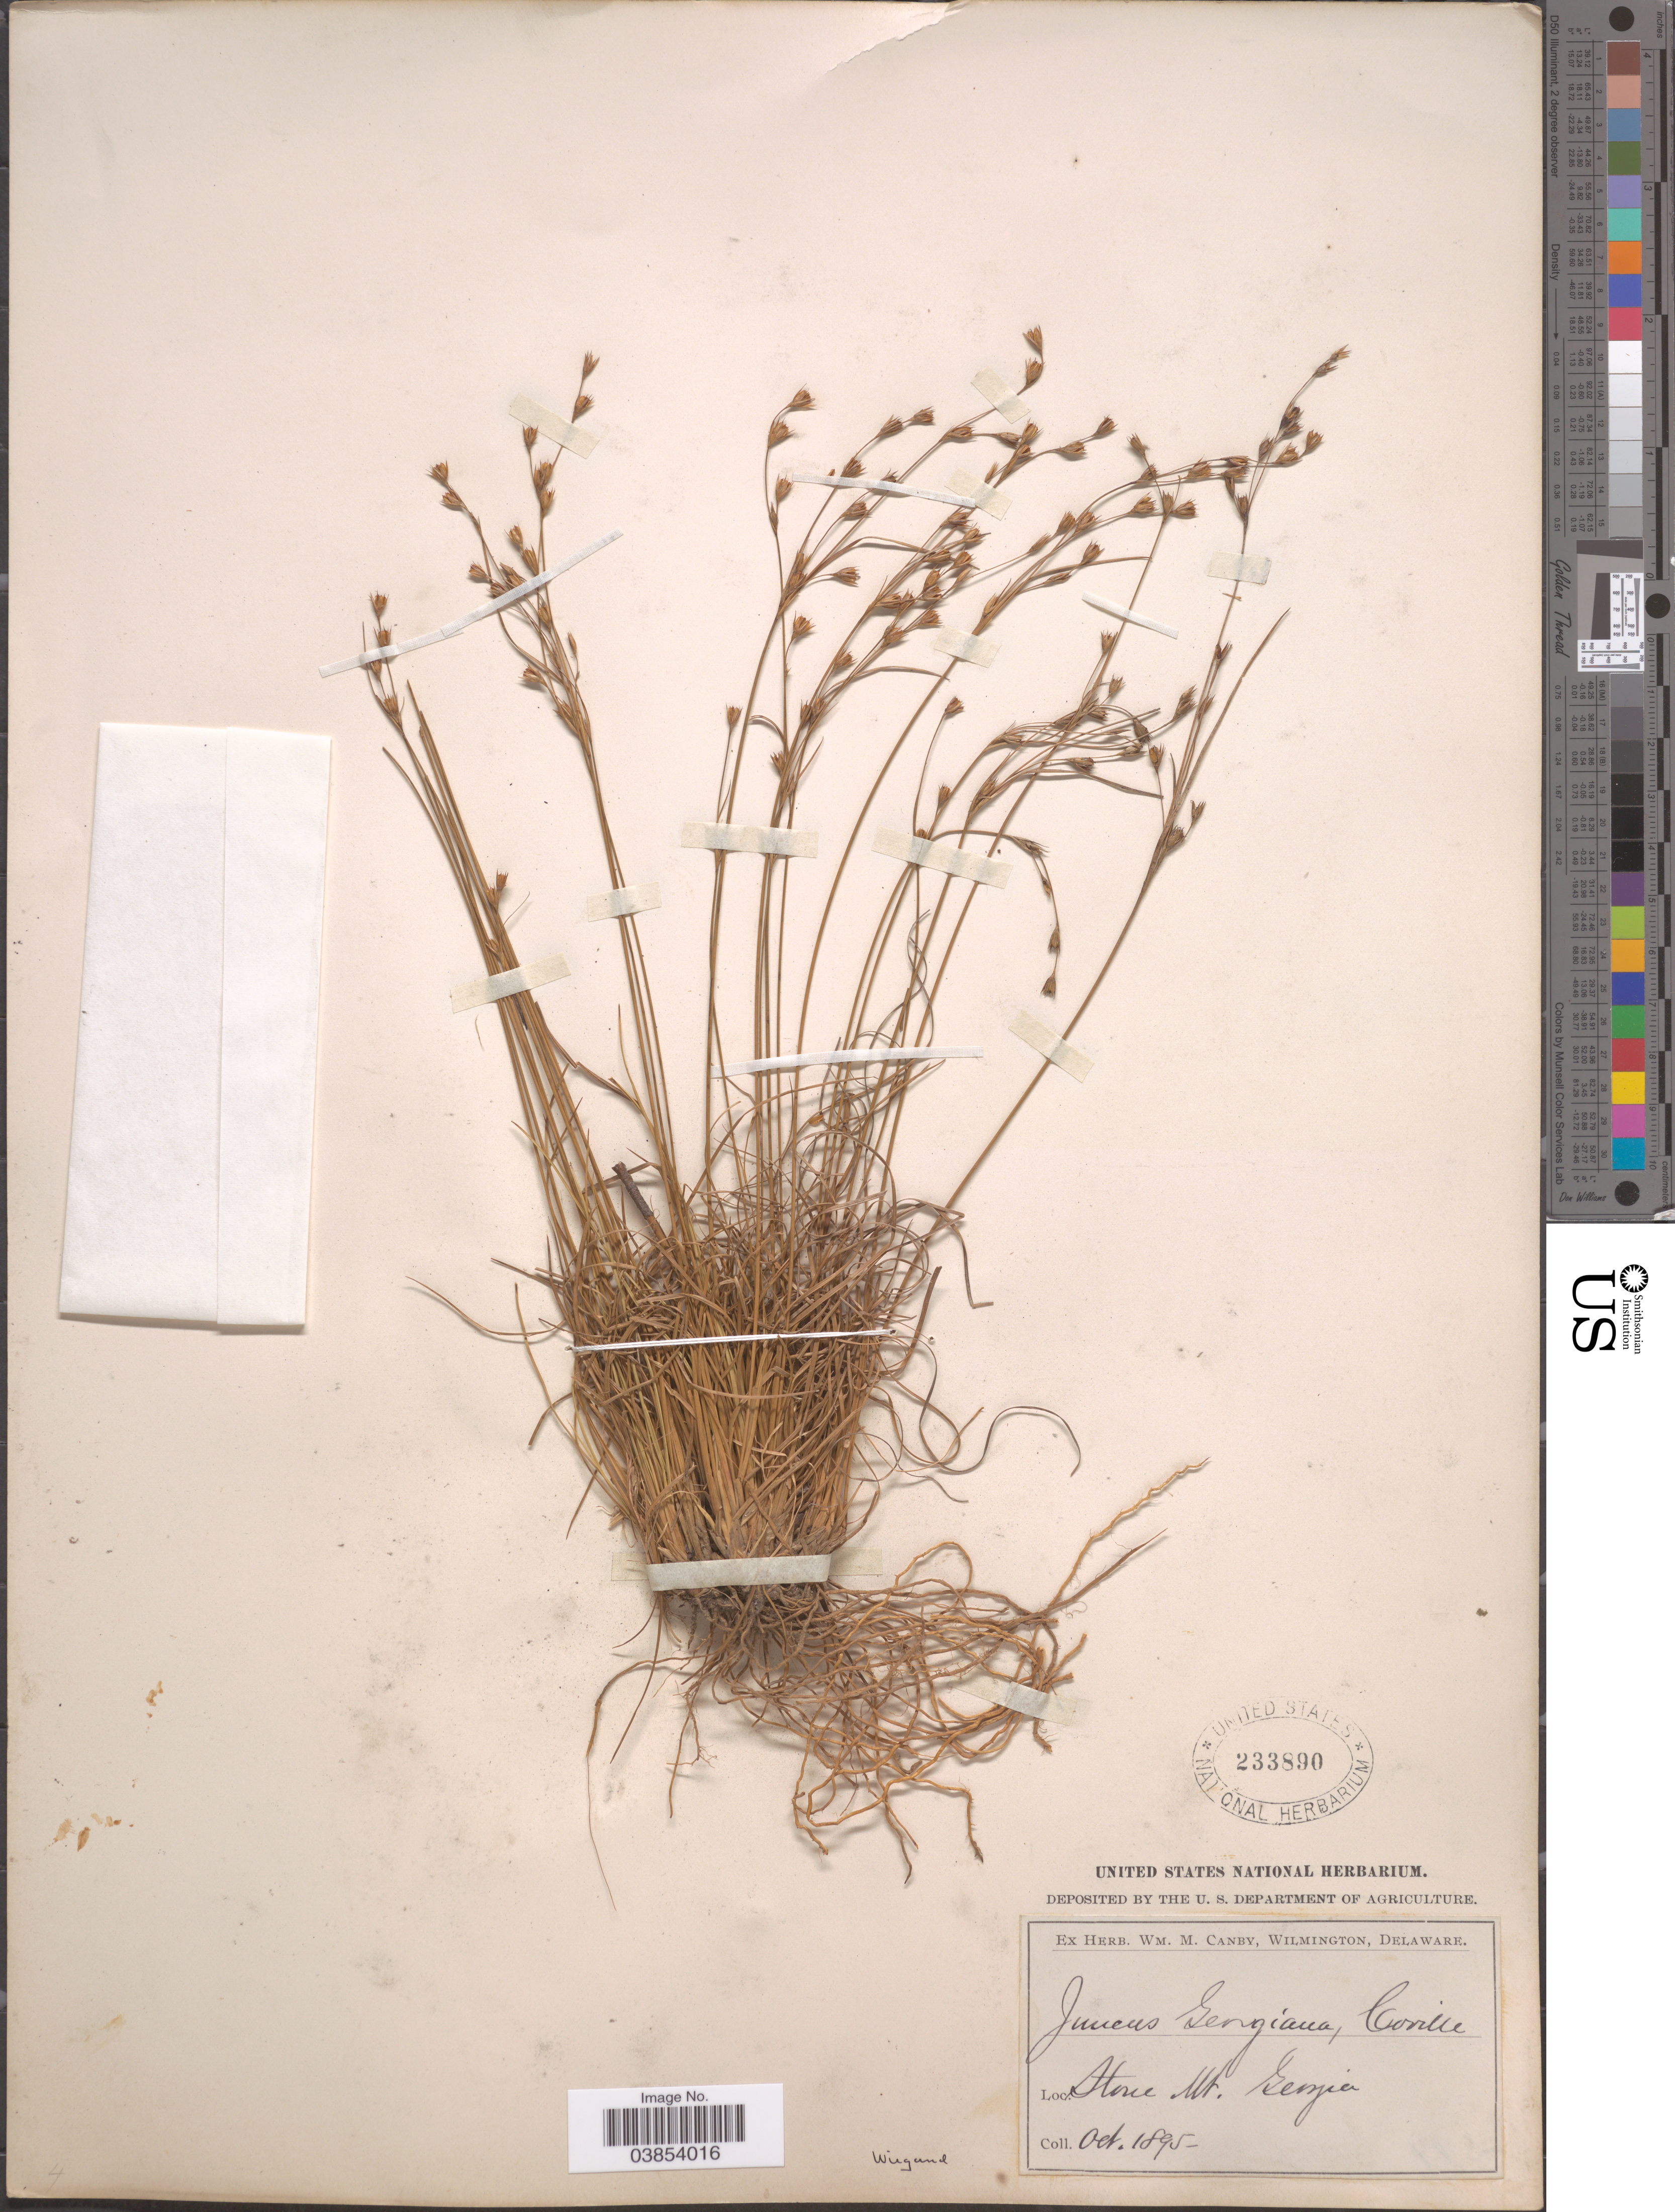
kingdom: Plantae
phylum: Tracheophyta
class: Liliopsida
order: Poales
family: Juncaceae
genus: Juncus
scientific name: Juncus georgianus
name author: Coville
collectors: ex herb. W.M. Canby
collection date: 1895-10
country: United States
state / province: Georgia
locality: Stone Mt. Wirgand. [unsure placement]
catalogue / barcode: US 233890